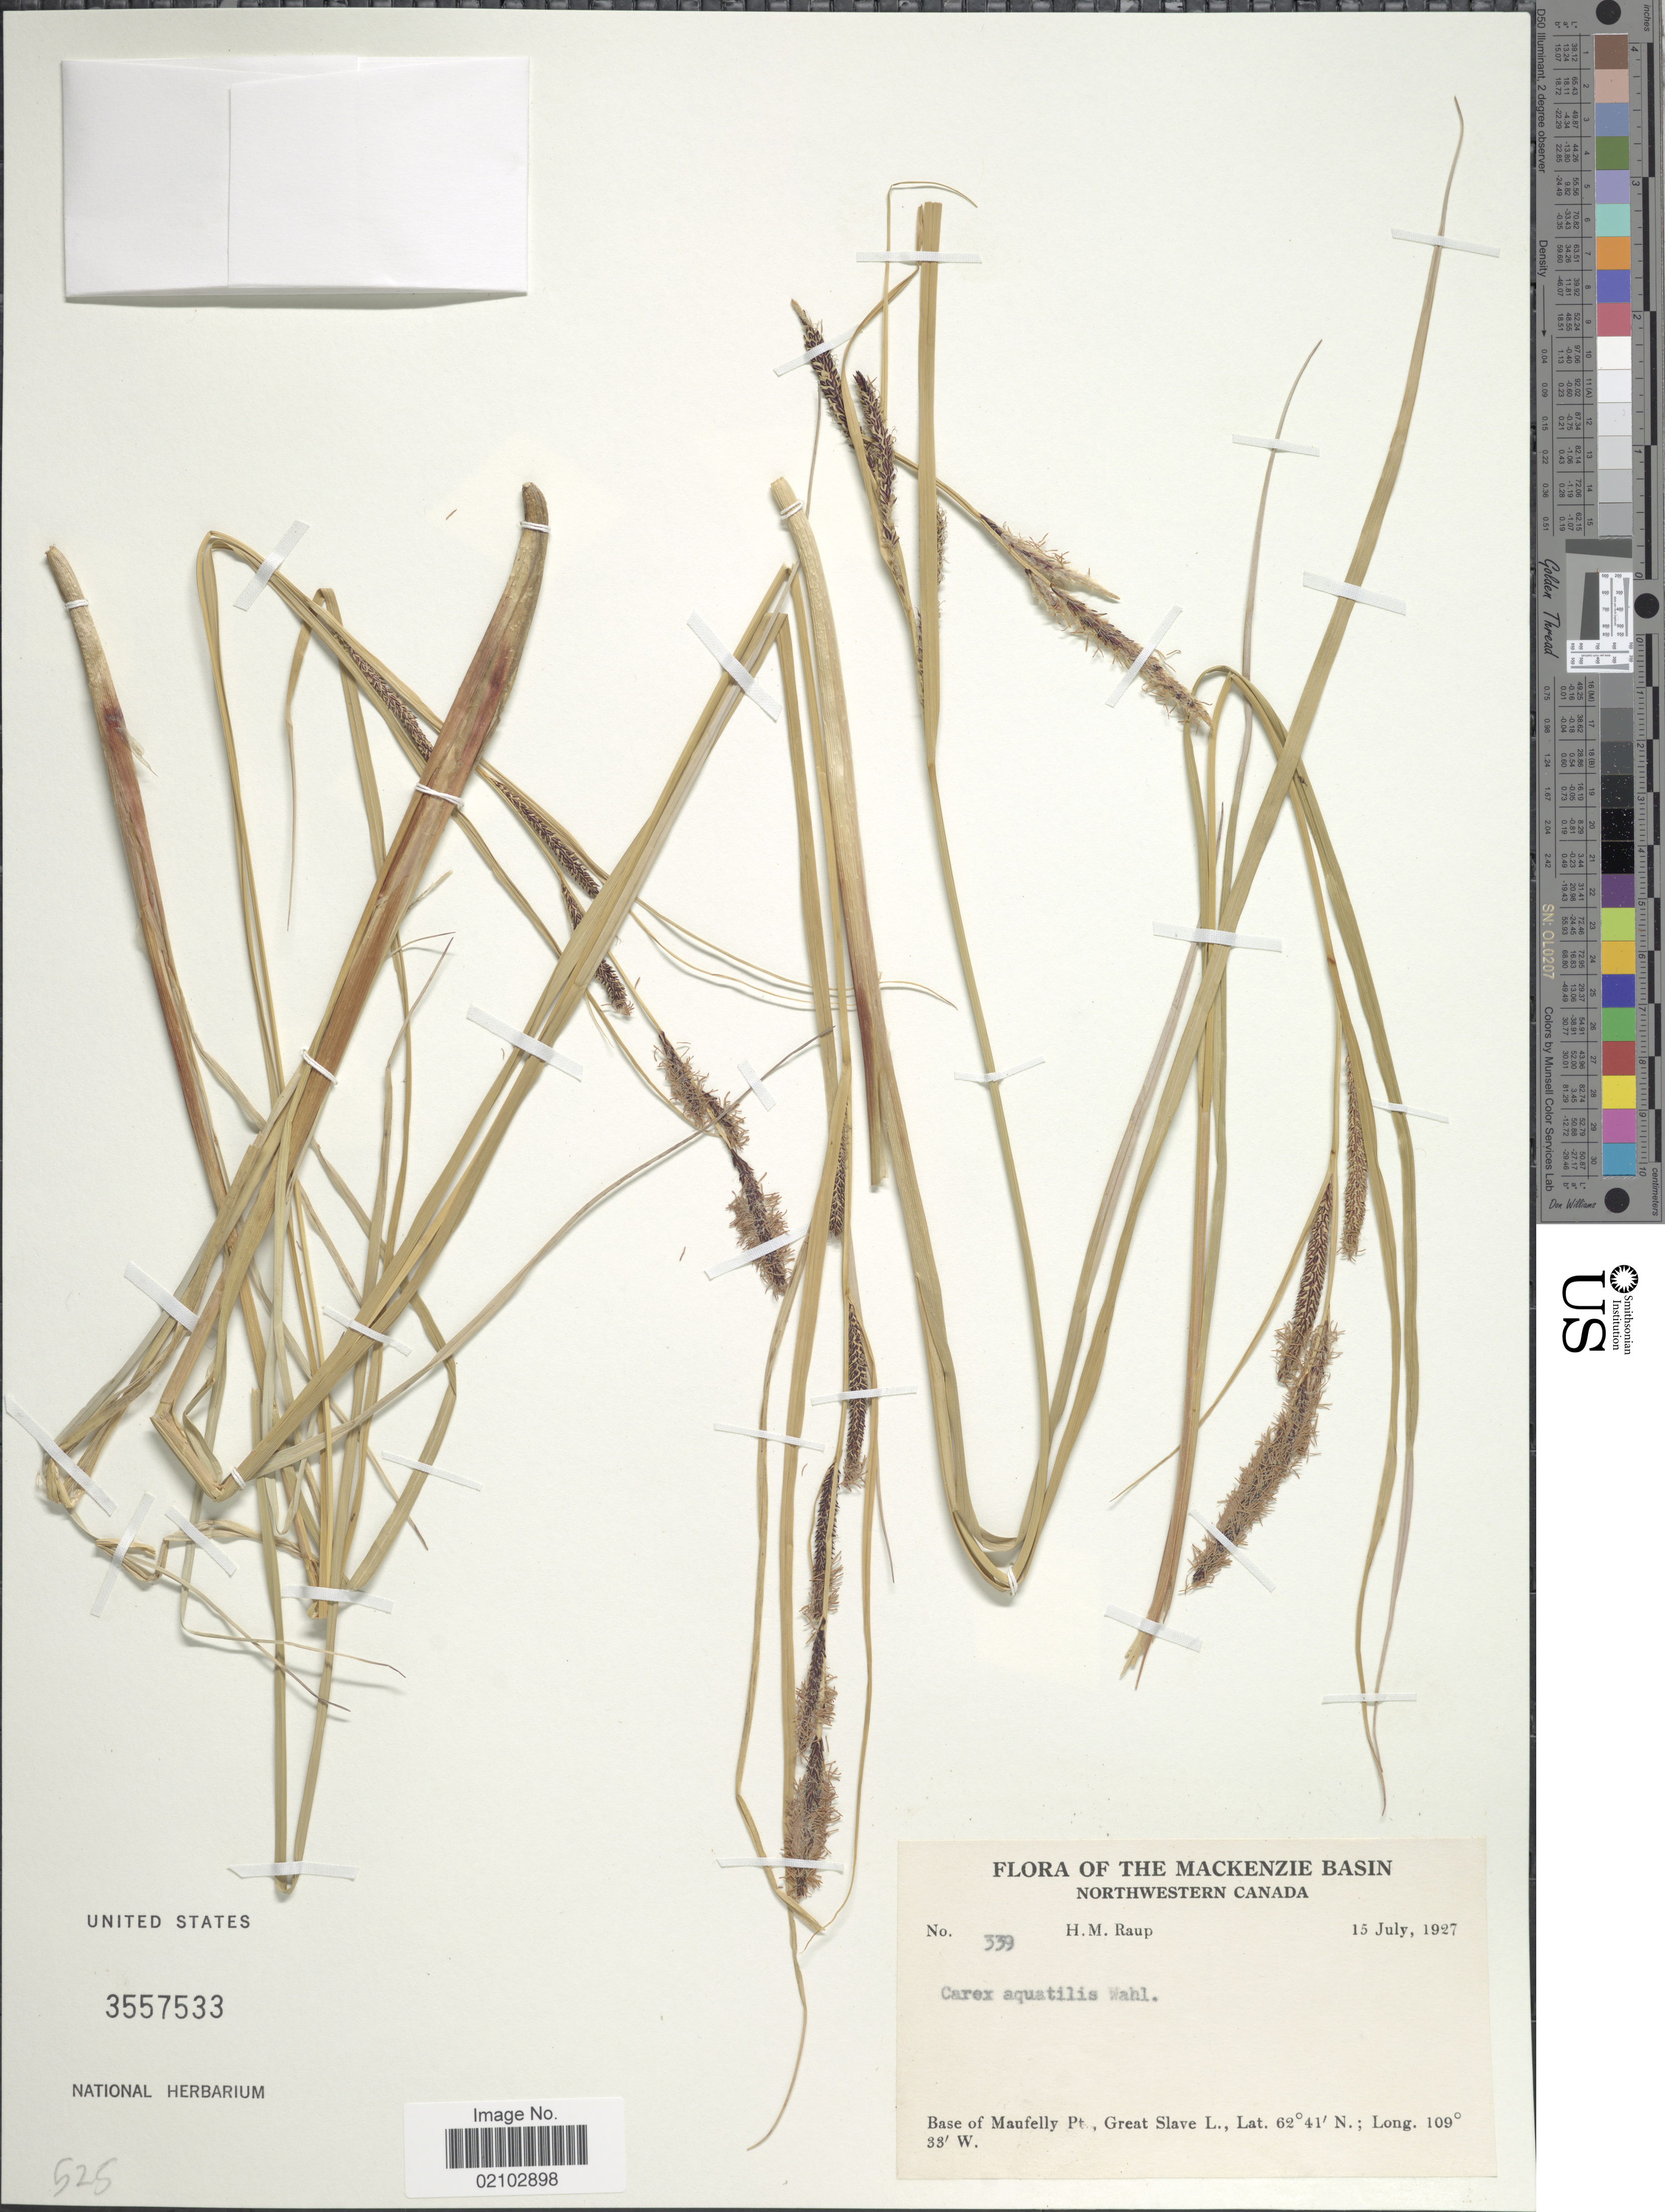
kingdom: Plantae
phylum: Tracheophyta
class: Liliopsida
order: Poales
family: Cyperaceae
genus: Carex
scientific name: Carex aquatilis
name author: Wahlenb.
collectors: H. Raup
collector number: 339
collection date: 1927-07-15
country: Canada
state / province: British Columbia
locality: The Mackenzie Basin, Northwestern Canada, Base of Maufelly Pt., Great Slave L.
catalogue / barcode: US 3557533